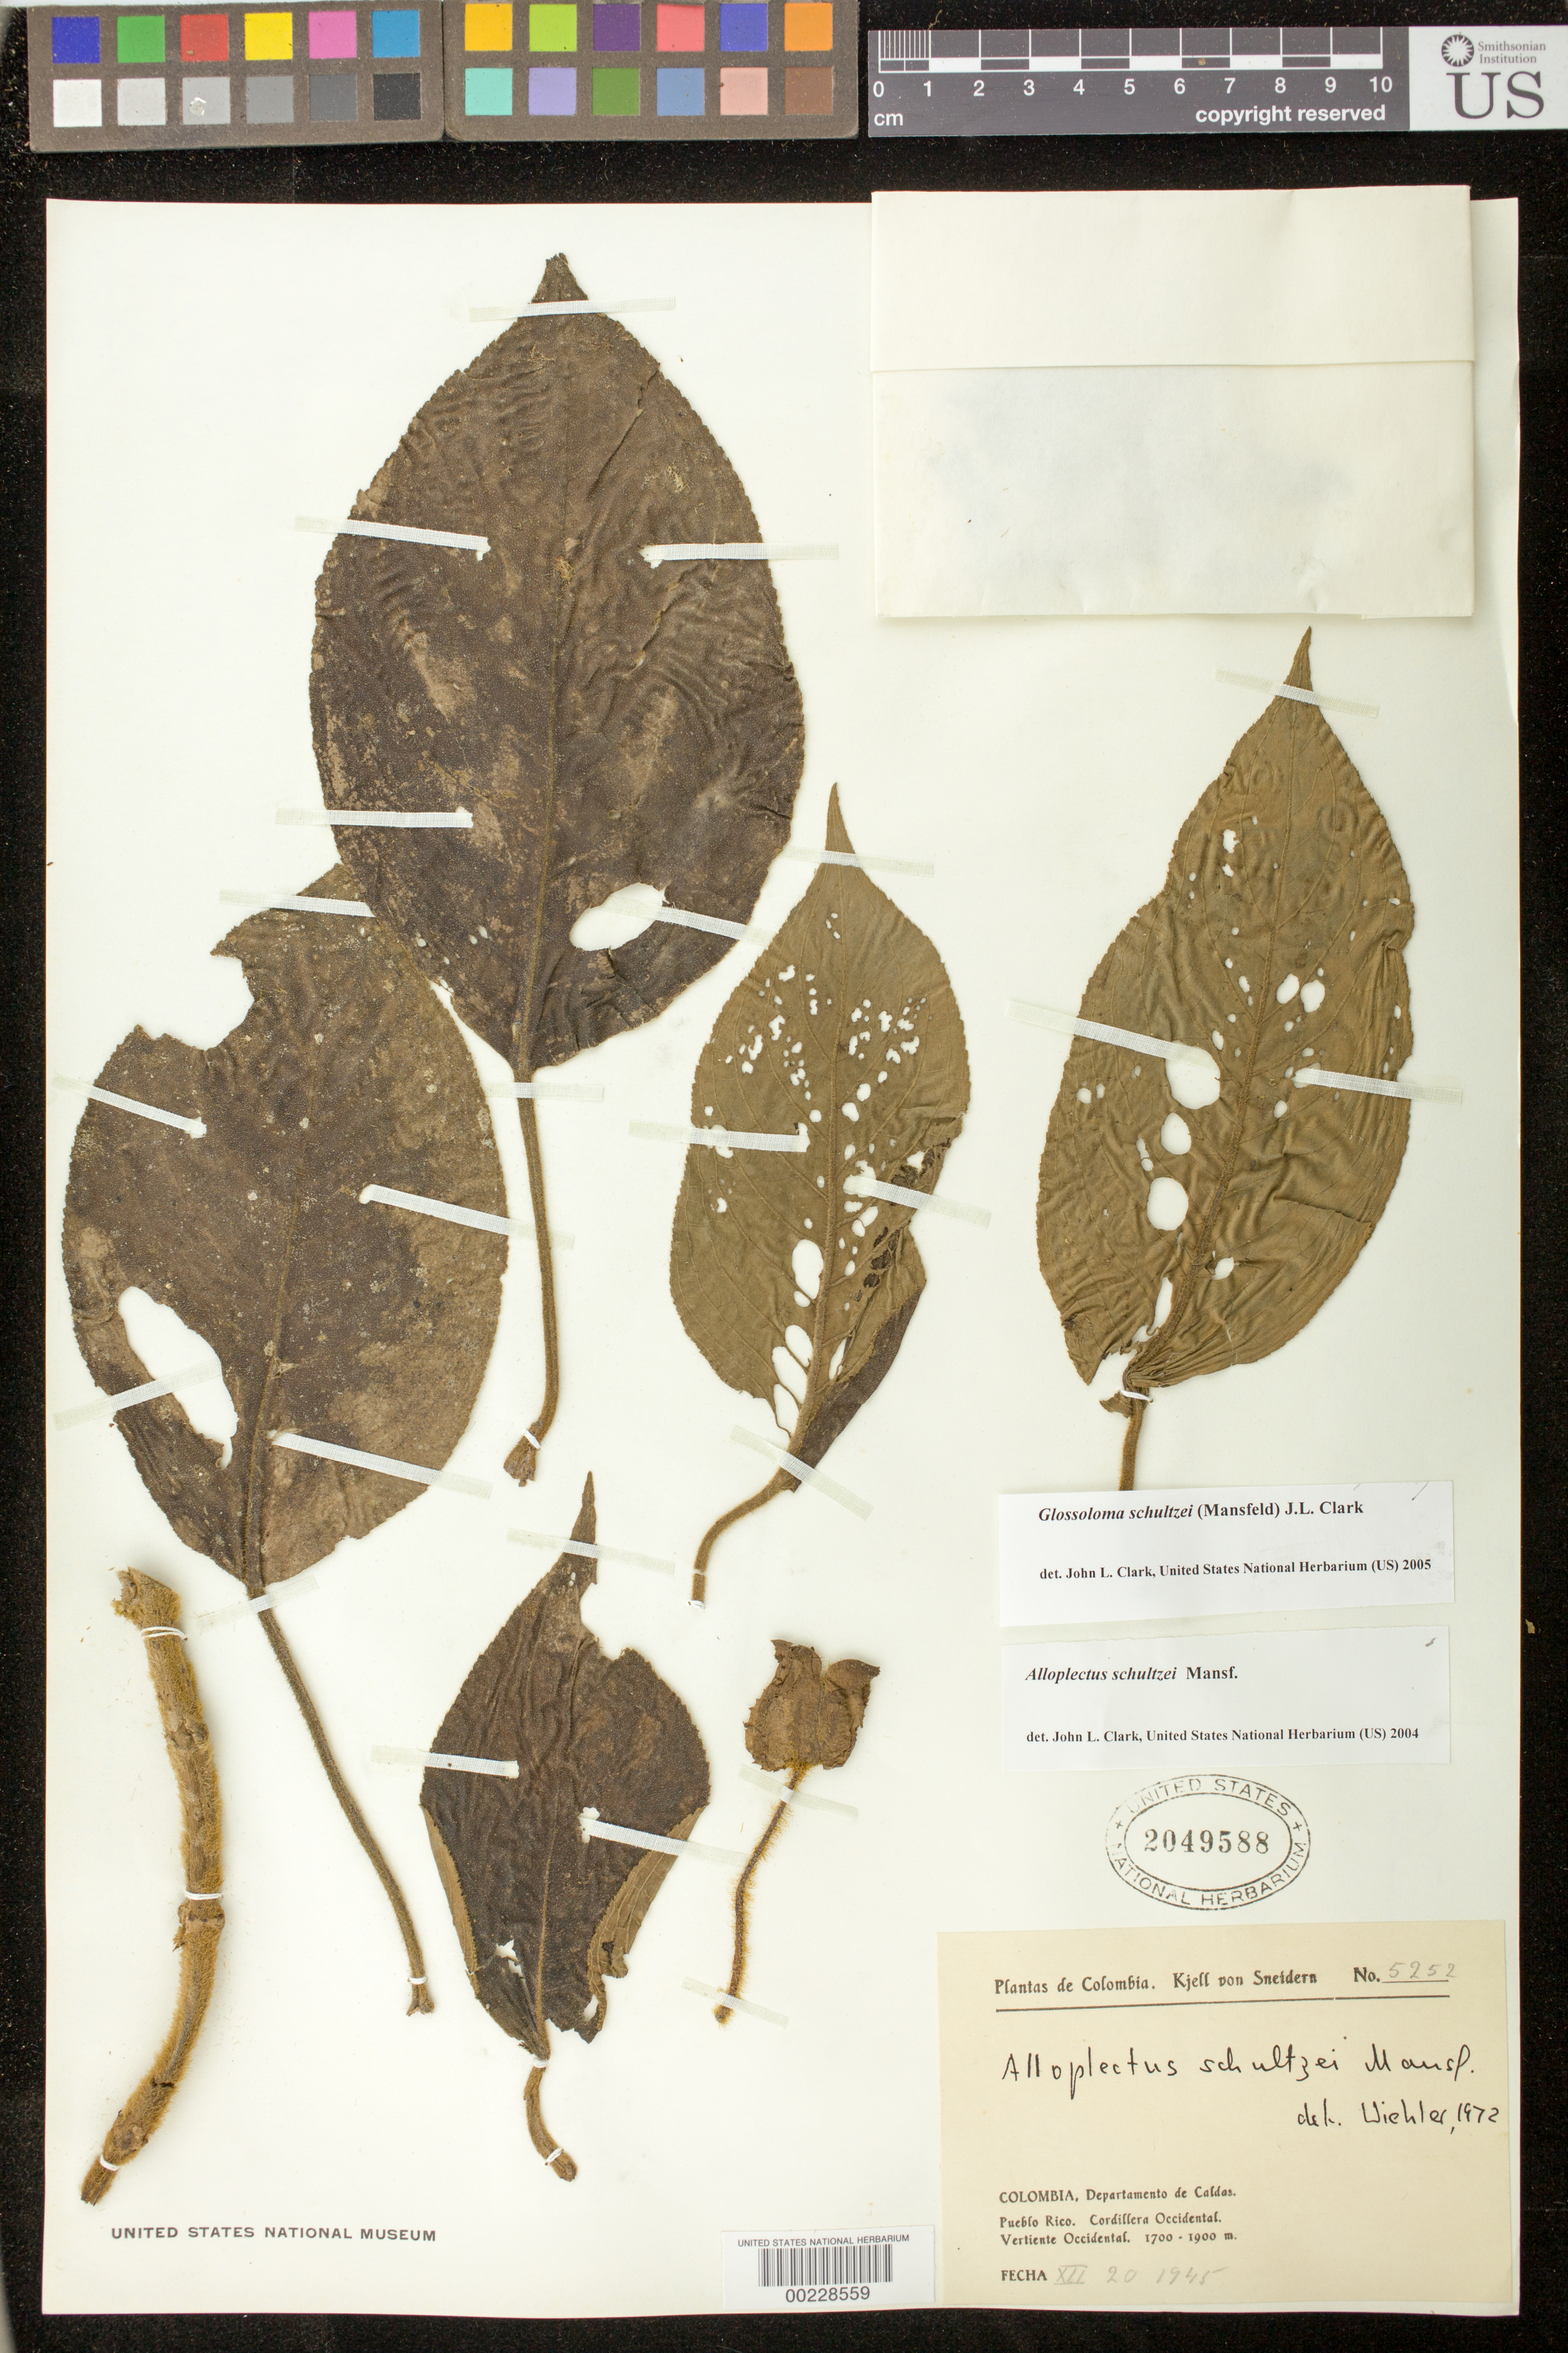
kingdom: Plantae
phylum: Tracheophyta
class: Magnoliopsida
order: Lamiales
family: Gesneriaceae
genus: Glossoloma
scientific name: Glossoloma schultzei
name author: (Mansf.) J.L. Clark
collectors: K. von Sneidern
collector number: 5252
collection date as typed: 20 Dec 1945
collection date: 1945-12-20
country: Colombia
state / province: Caldas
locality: Pueblo Rico, Cordillera Occidental, western slope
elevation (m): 1700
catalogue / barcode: US 2049588